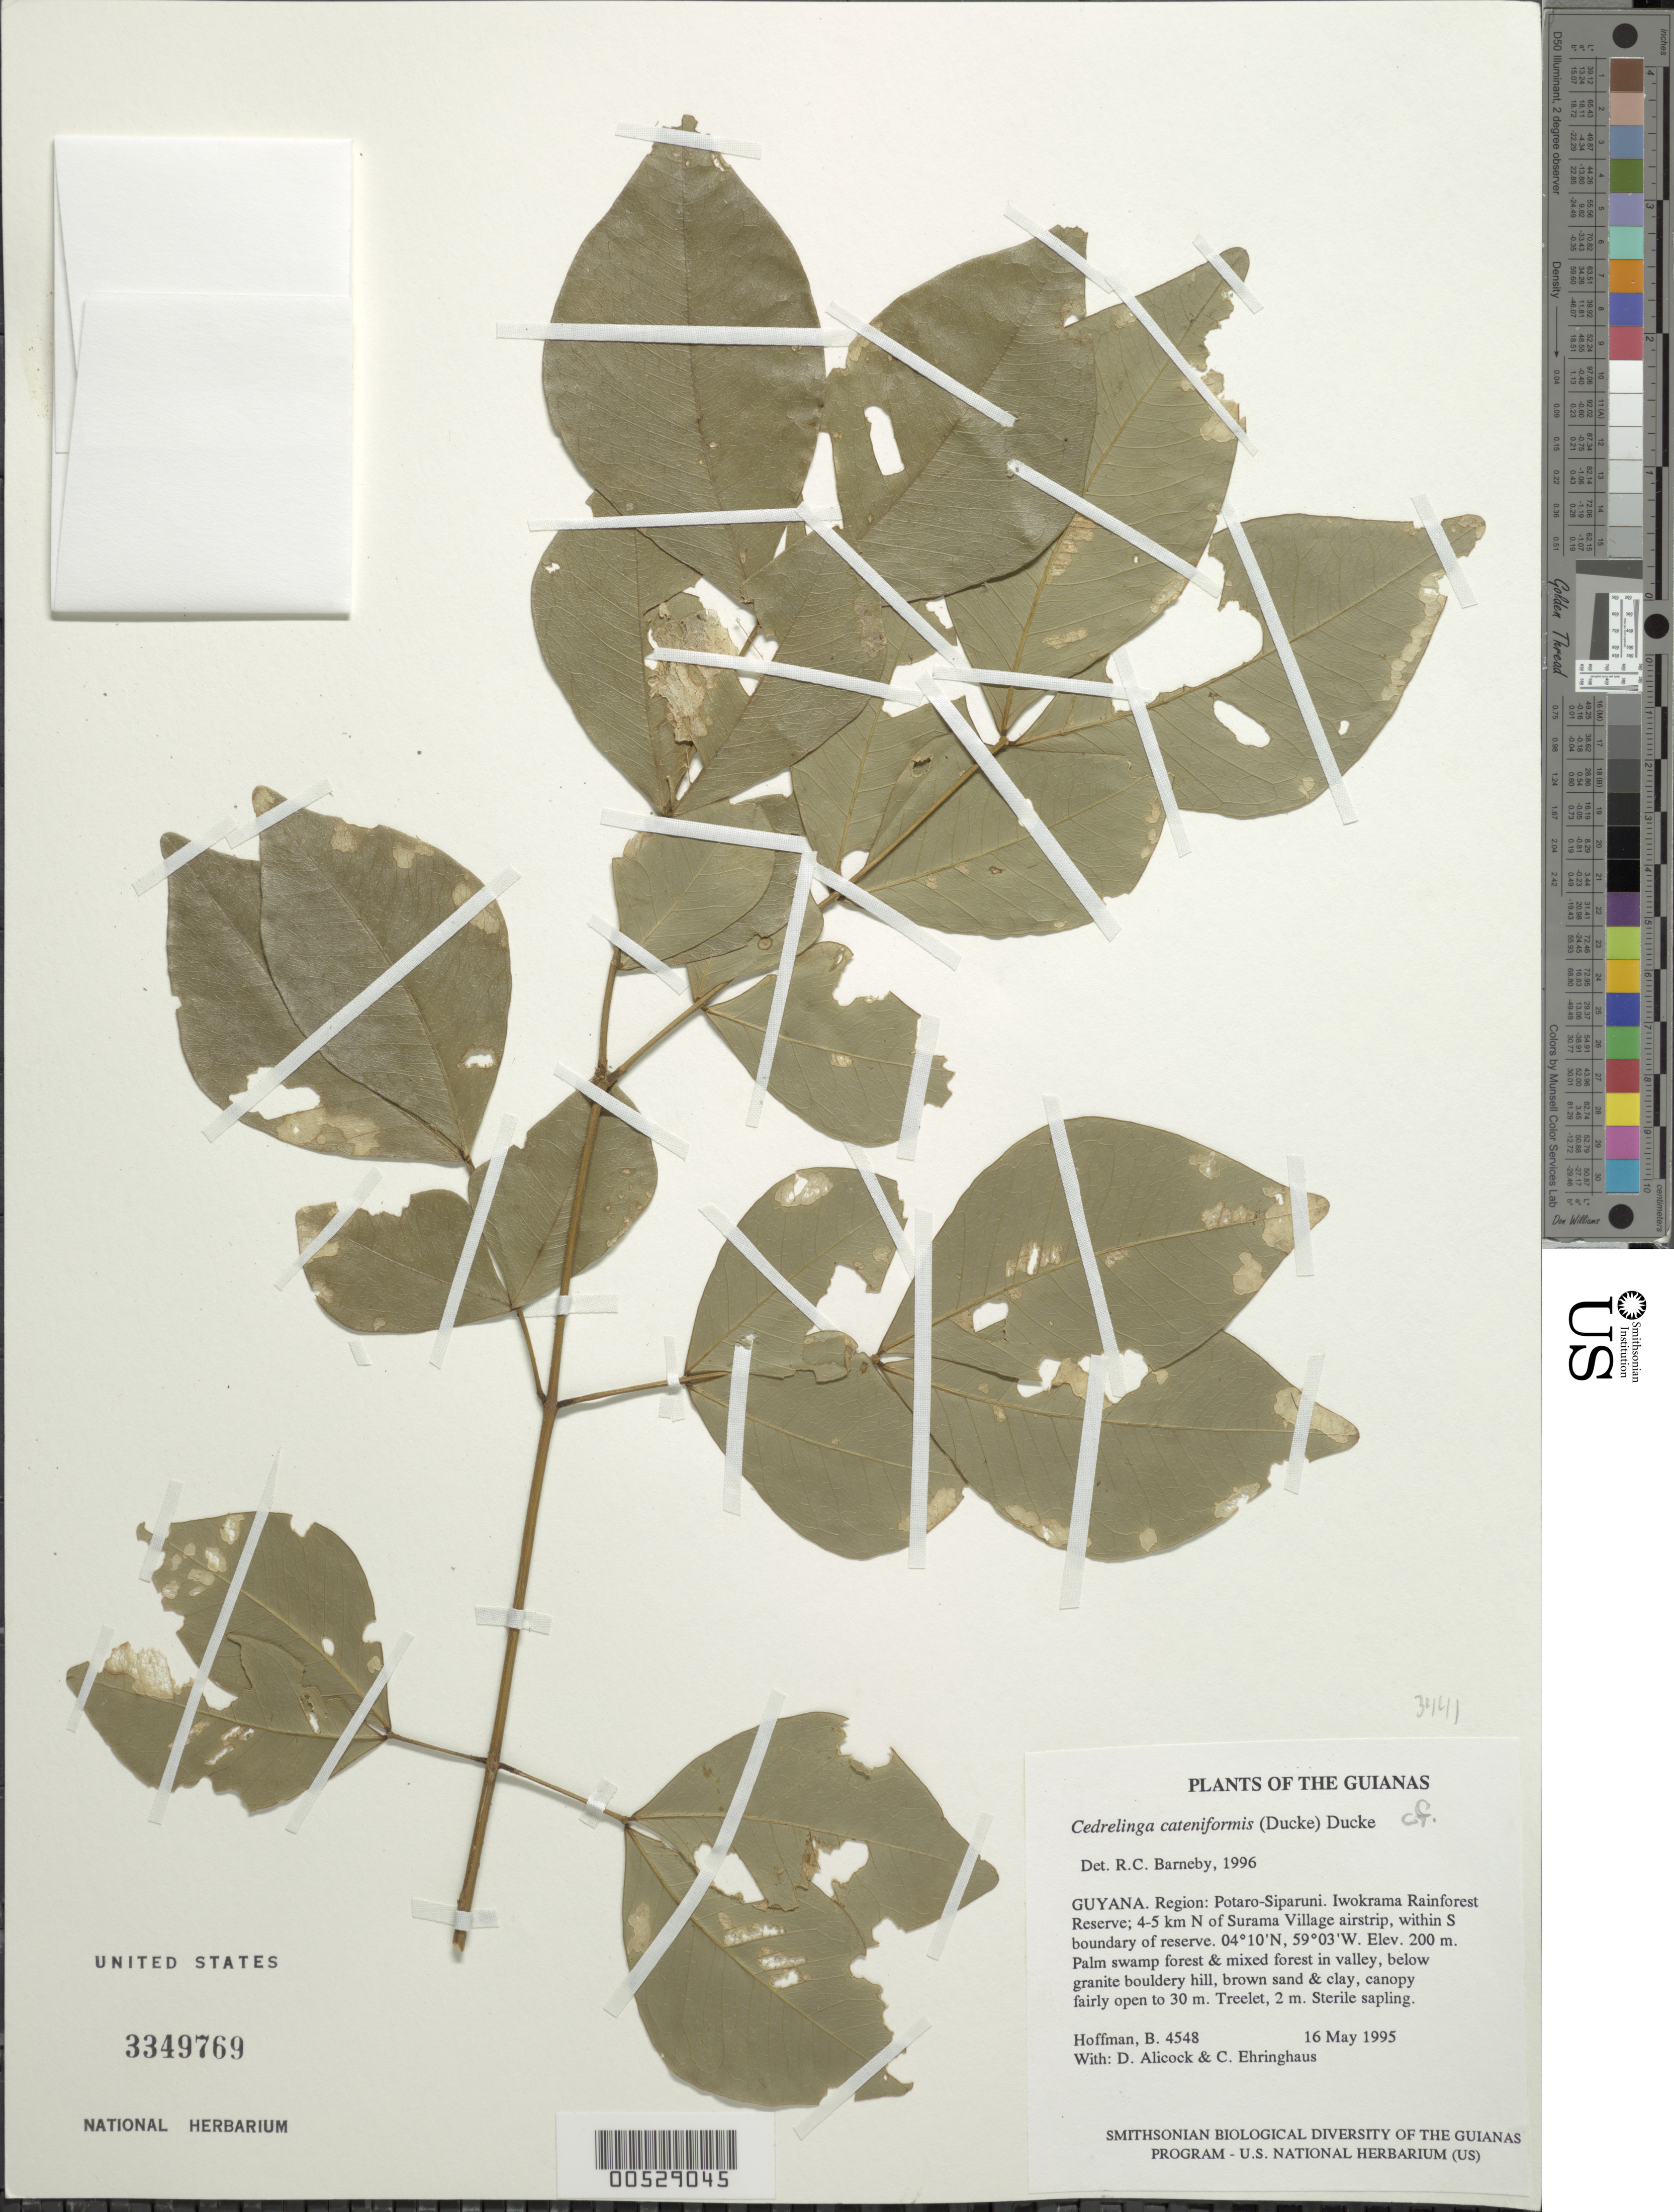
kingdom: Plantae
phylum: Tracheophyta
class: Magnoliopsida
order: Fabales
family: Fabaceae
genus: Cedrelinga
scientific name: Cedrelinga catenaeformis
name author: (Ducke) Ducke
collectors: B. Hoffman, D. Allicock & C. Ehringhaus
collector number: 4548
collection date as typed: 16 May 1995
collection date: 1995-05-16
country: Guyana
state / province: Potaro-Siparuni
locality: Iwokrama Rainforest Reserve; 4-5 km N of Surama village airstrip, within S boundary of reserve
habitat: Palm swamp forest & mixed forest in valley, below granite bouldery hill, brown sand & clay, canopy fairly open to 30 m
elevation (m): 200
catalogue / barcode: US 3349769